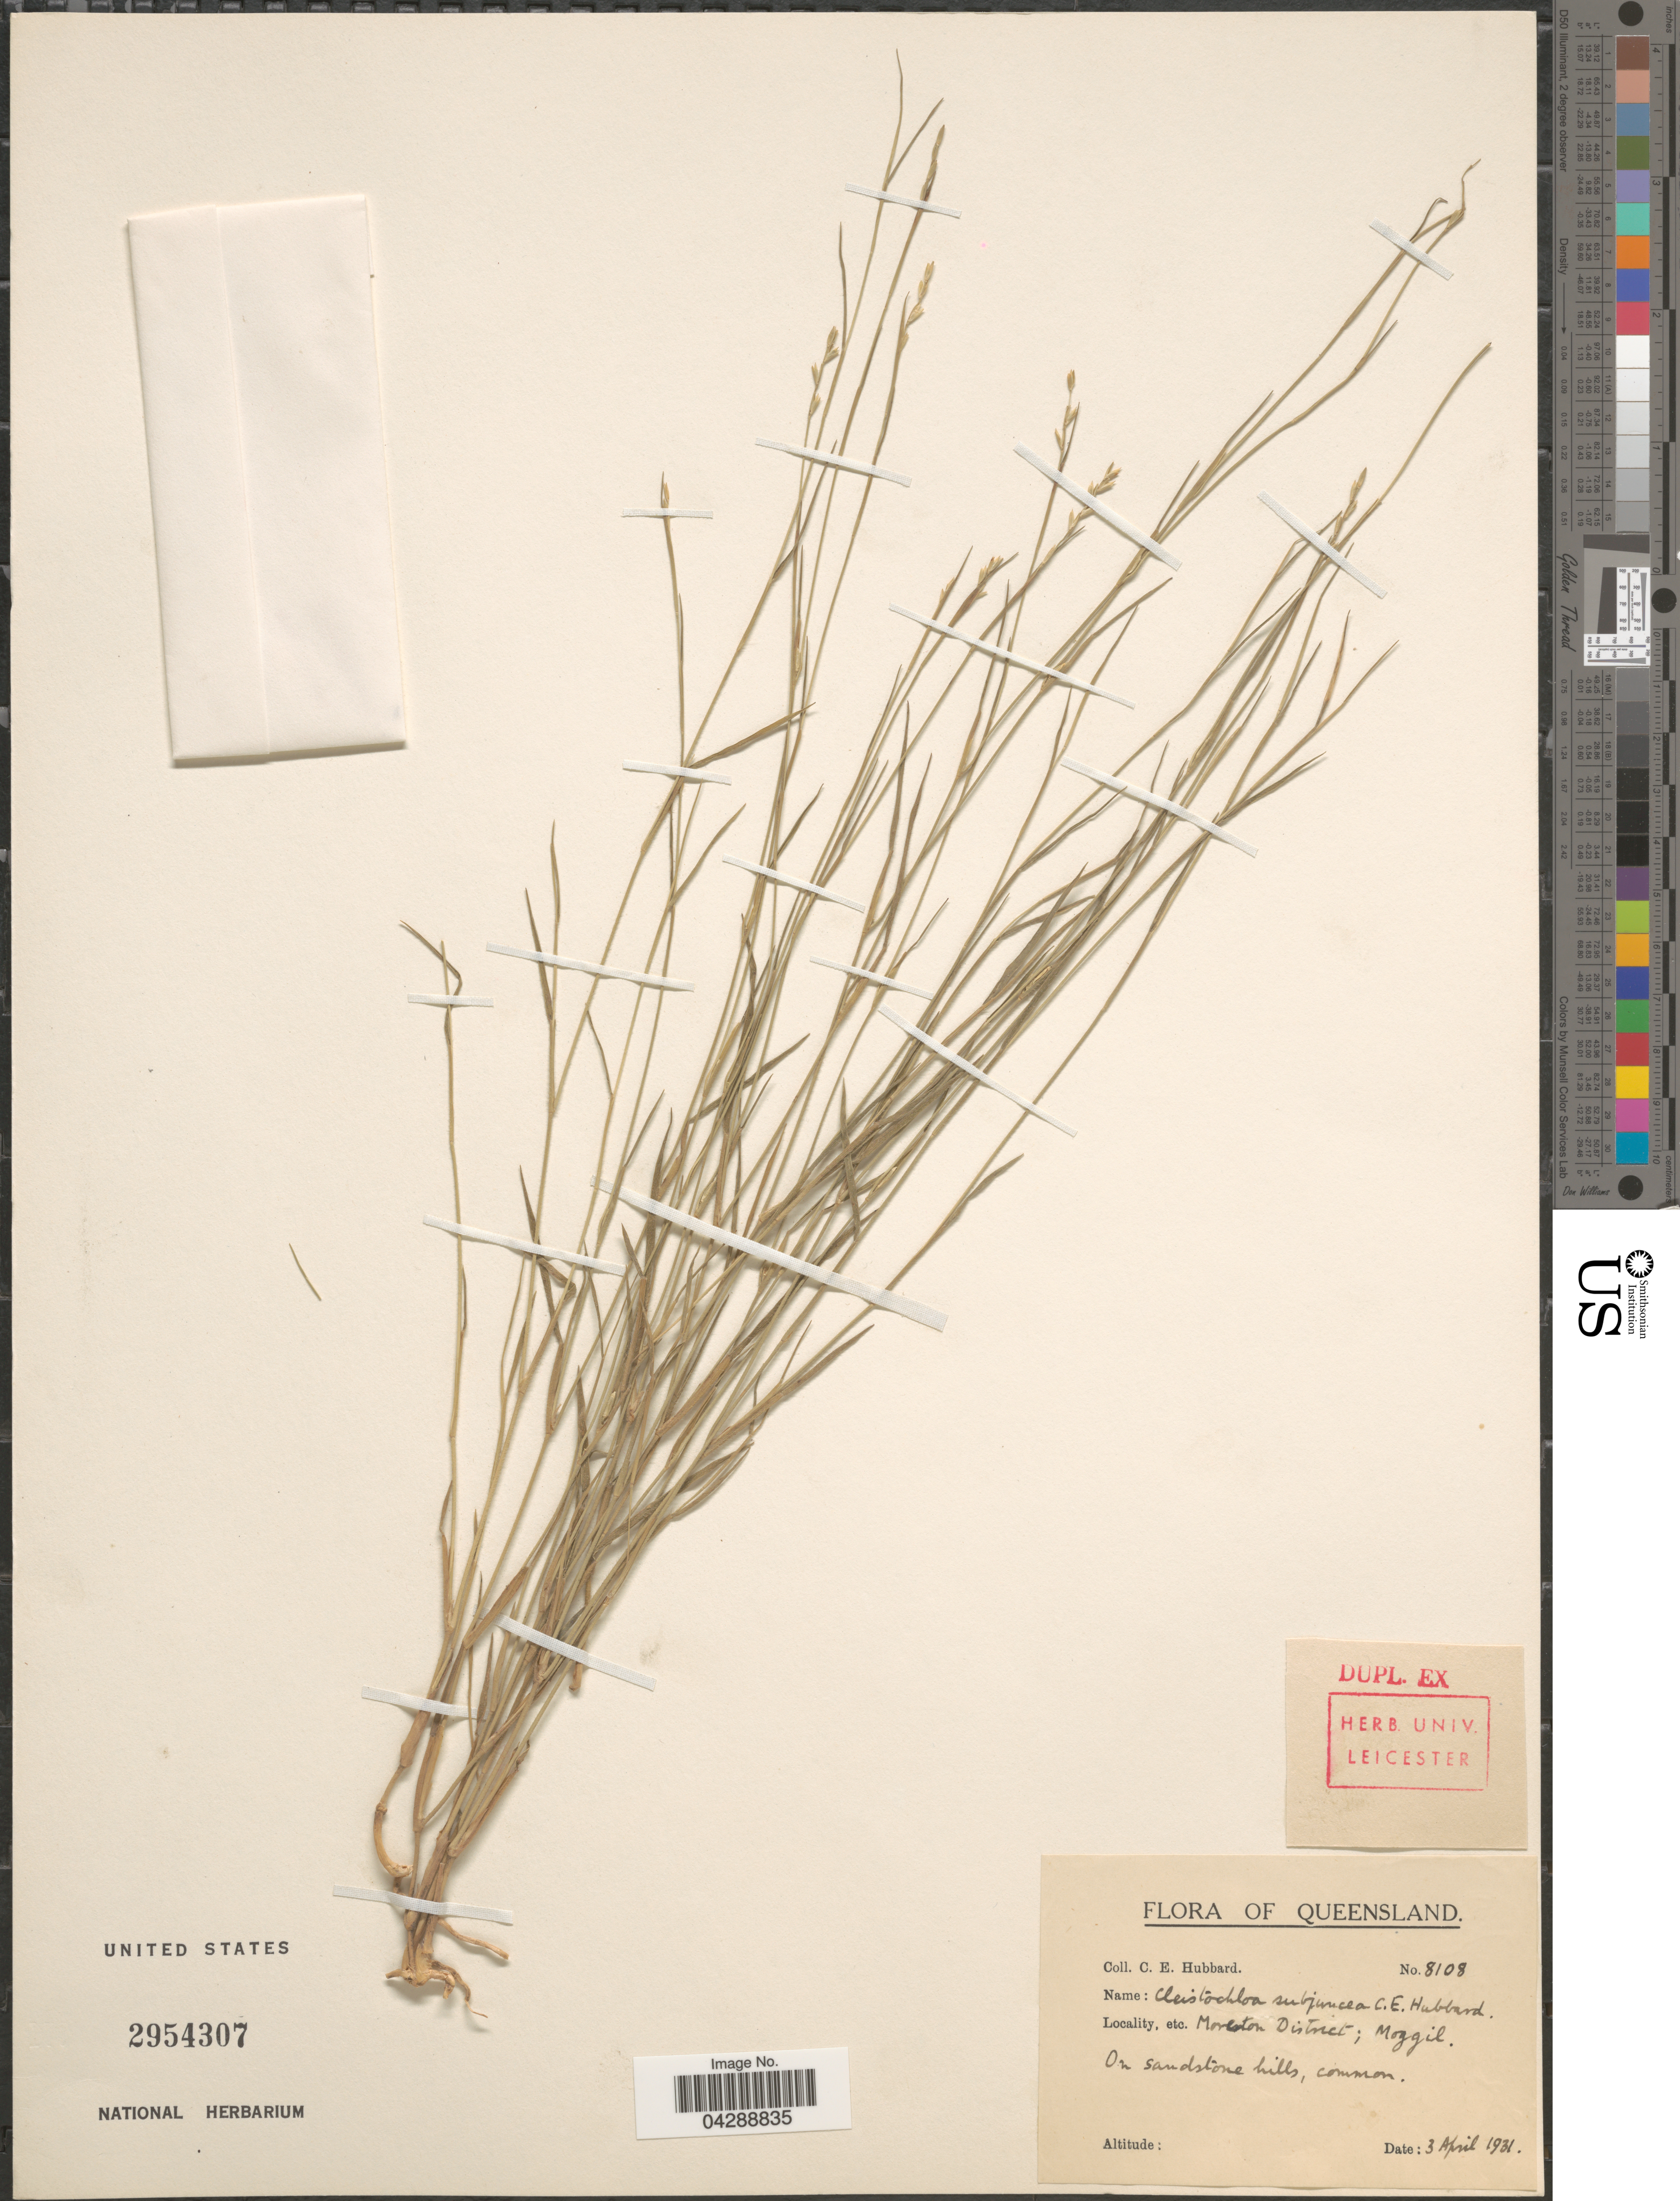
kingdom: Plantae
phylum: Tracheophyta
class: Liliopsida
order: Poales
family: Poaceae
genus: Cleistochloa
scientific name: Cleistochloa subjuncea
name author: C. E. Hubb.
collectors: C. E. Hubbard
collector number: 8108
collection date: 1931-04-03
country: Australia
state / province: Queensland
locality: Moreton District; Moggil. On sandstone hills, common.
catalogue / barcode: US 2954307